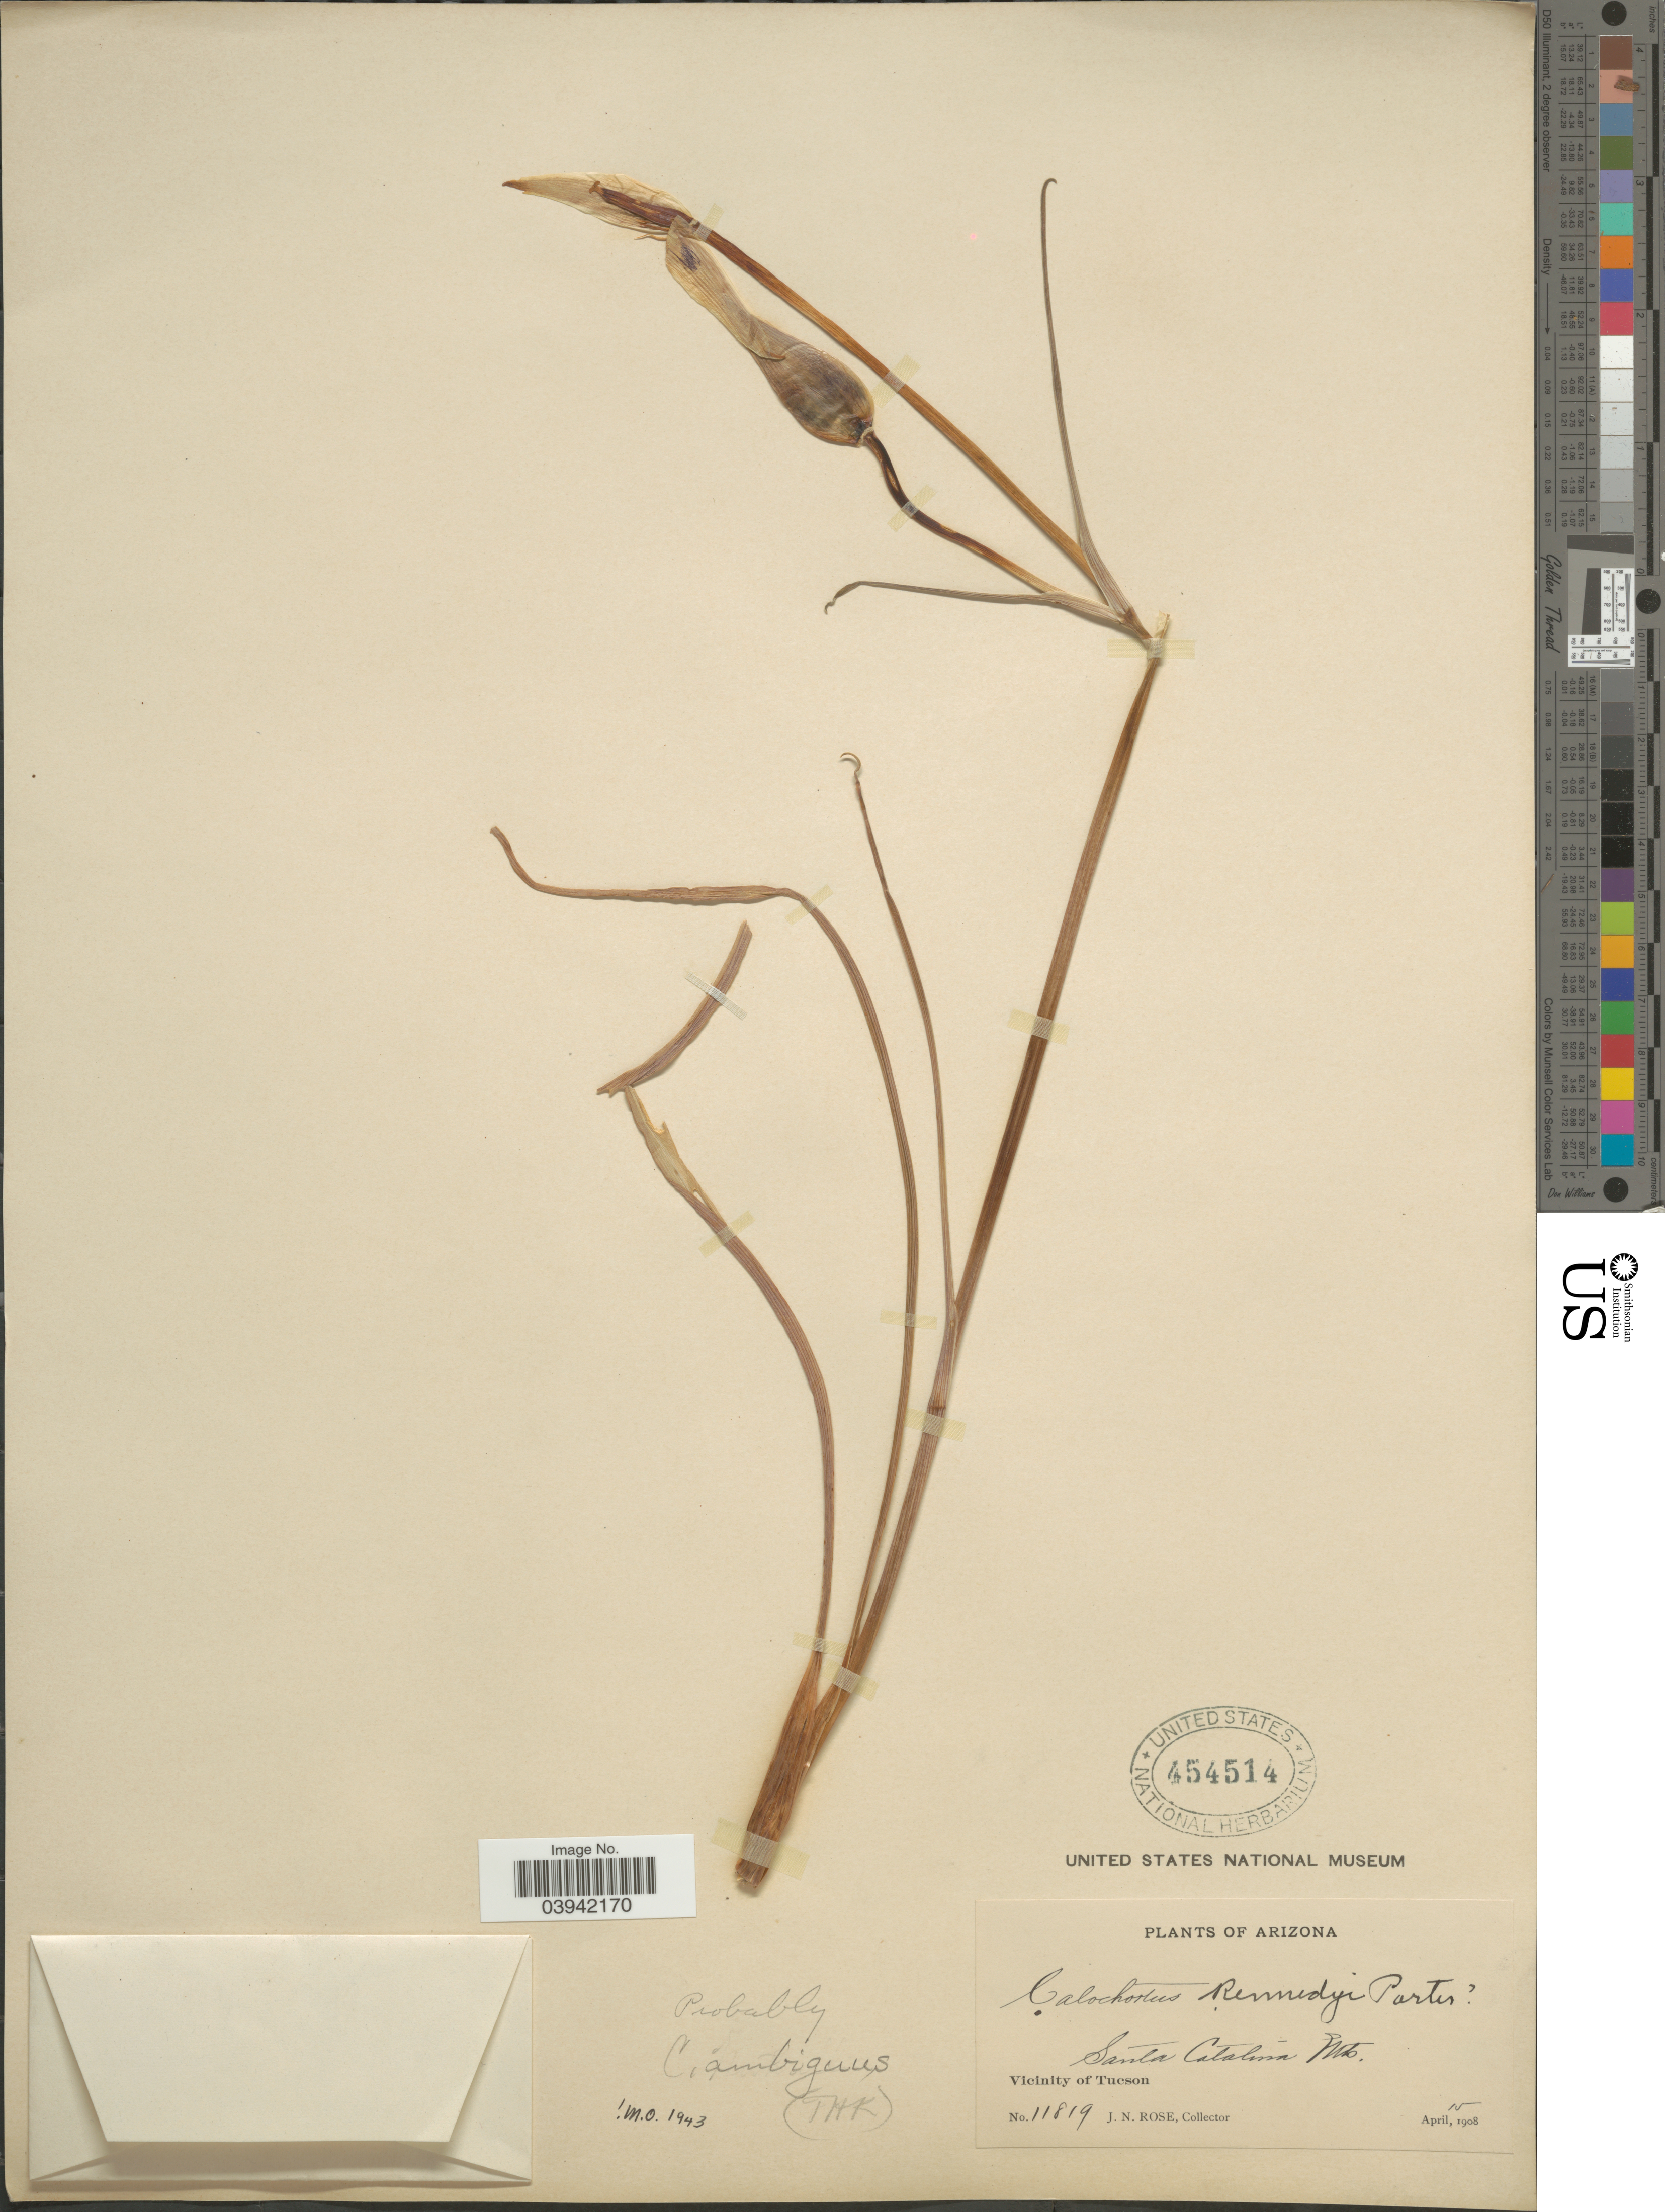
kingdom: Plantae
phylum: Tracheophyta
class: Liliopsida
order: Liliales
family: Liliaceae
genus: Calochortus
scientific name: Calochortus ambiguus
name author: (M.E. Jones) Ownbey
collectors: J. N. Rose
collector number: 11819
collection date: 1908-04-15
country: United States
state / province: Arizona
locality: Santa Catalina Mts. Vicinity of Tucson.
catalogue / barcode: US 454514